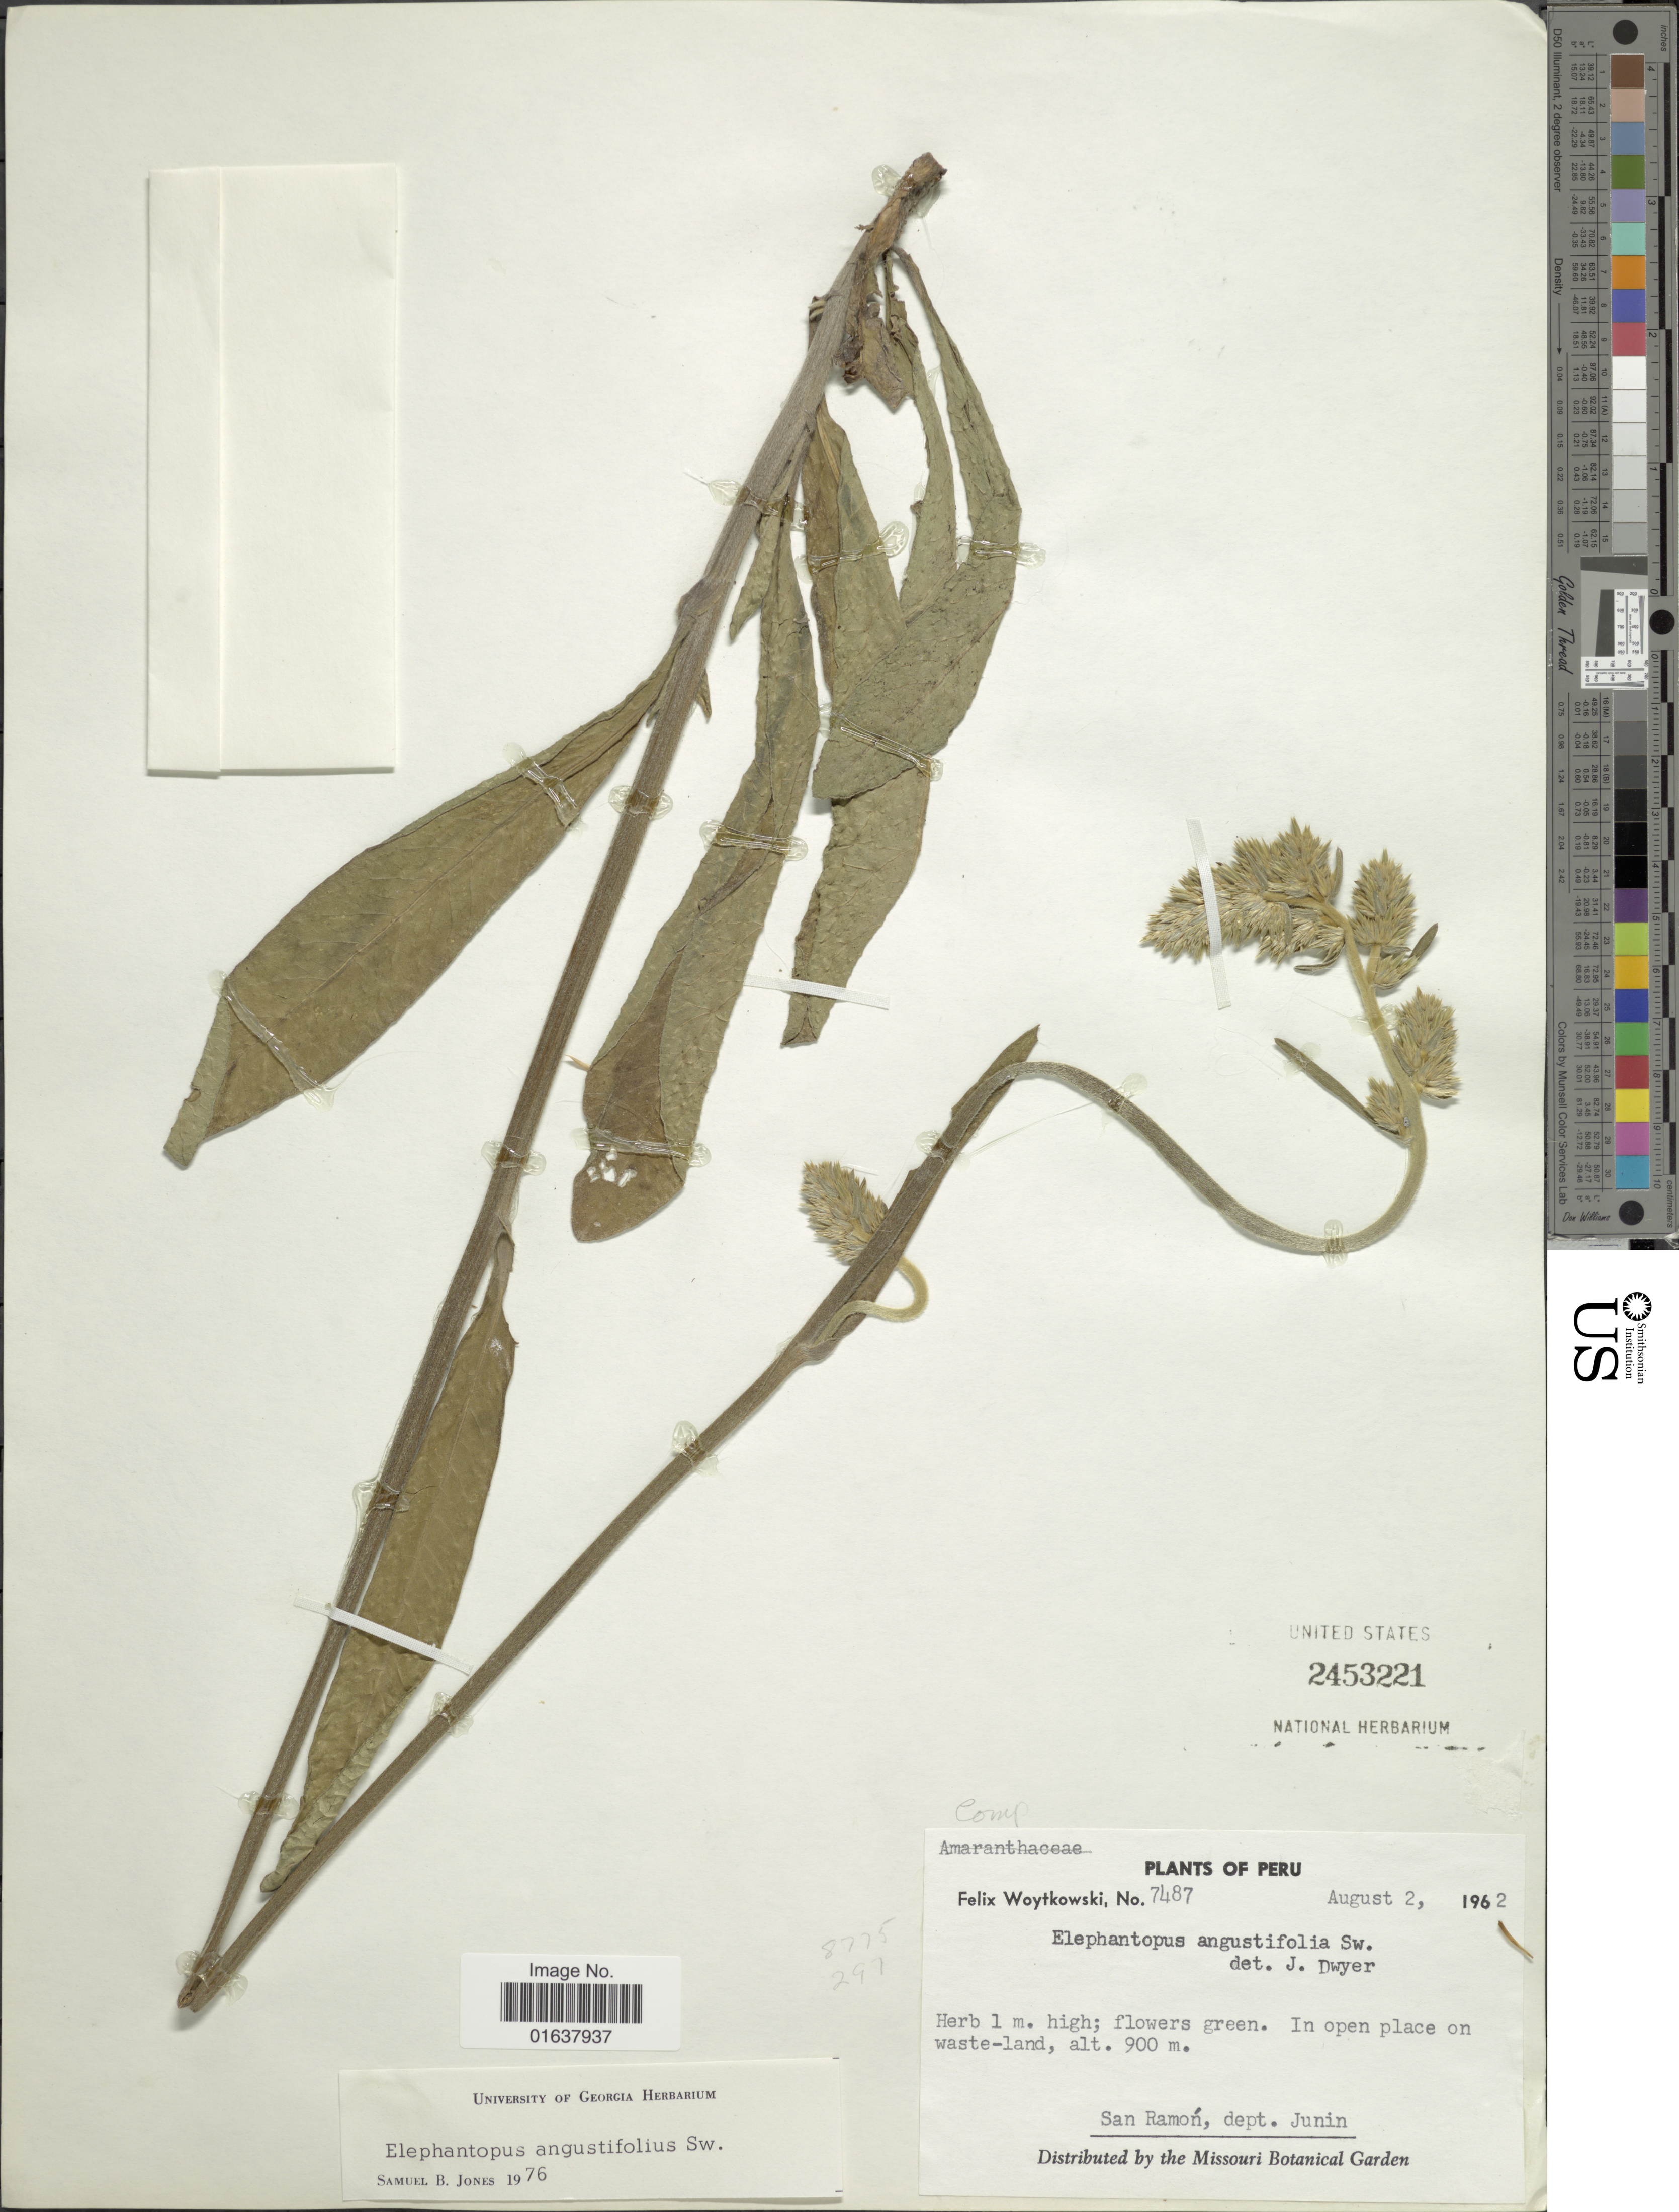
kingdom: Plantae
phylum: Tracheophyta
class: Magnoliopsida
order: Asterales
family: Asteraceae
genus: Orthopappus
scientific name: Orthopappus angustifolius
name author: (Sw.) Gleason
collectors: F. Woytkowski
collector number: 7487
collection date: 1962-08-02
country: Peru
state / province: Junín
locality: San Ramon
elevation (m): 900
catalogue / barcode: US 2453221